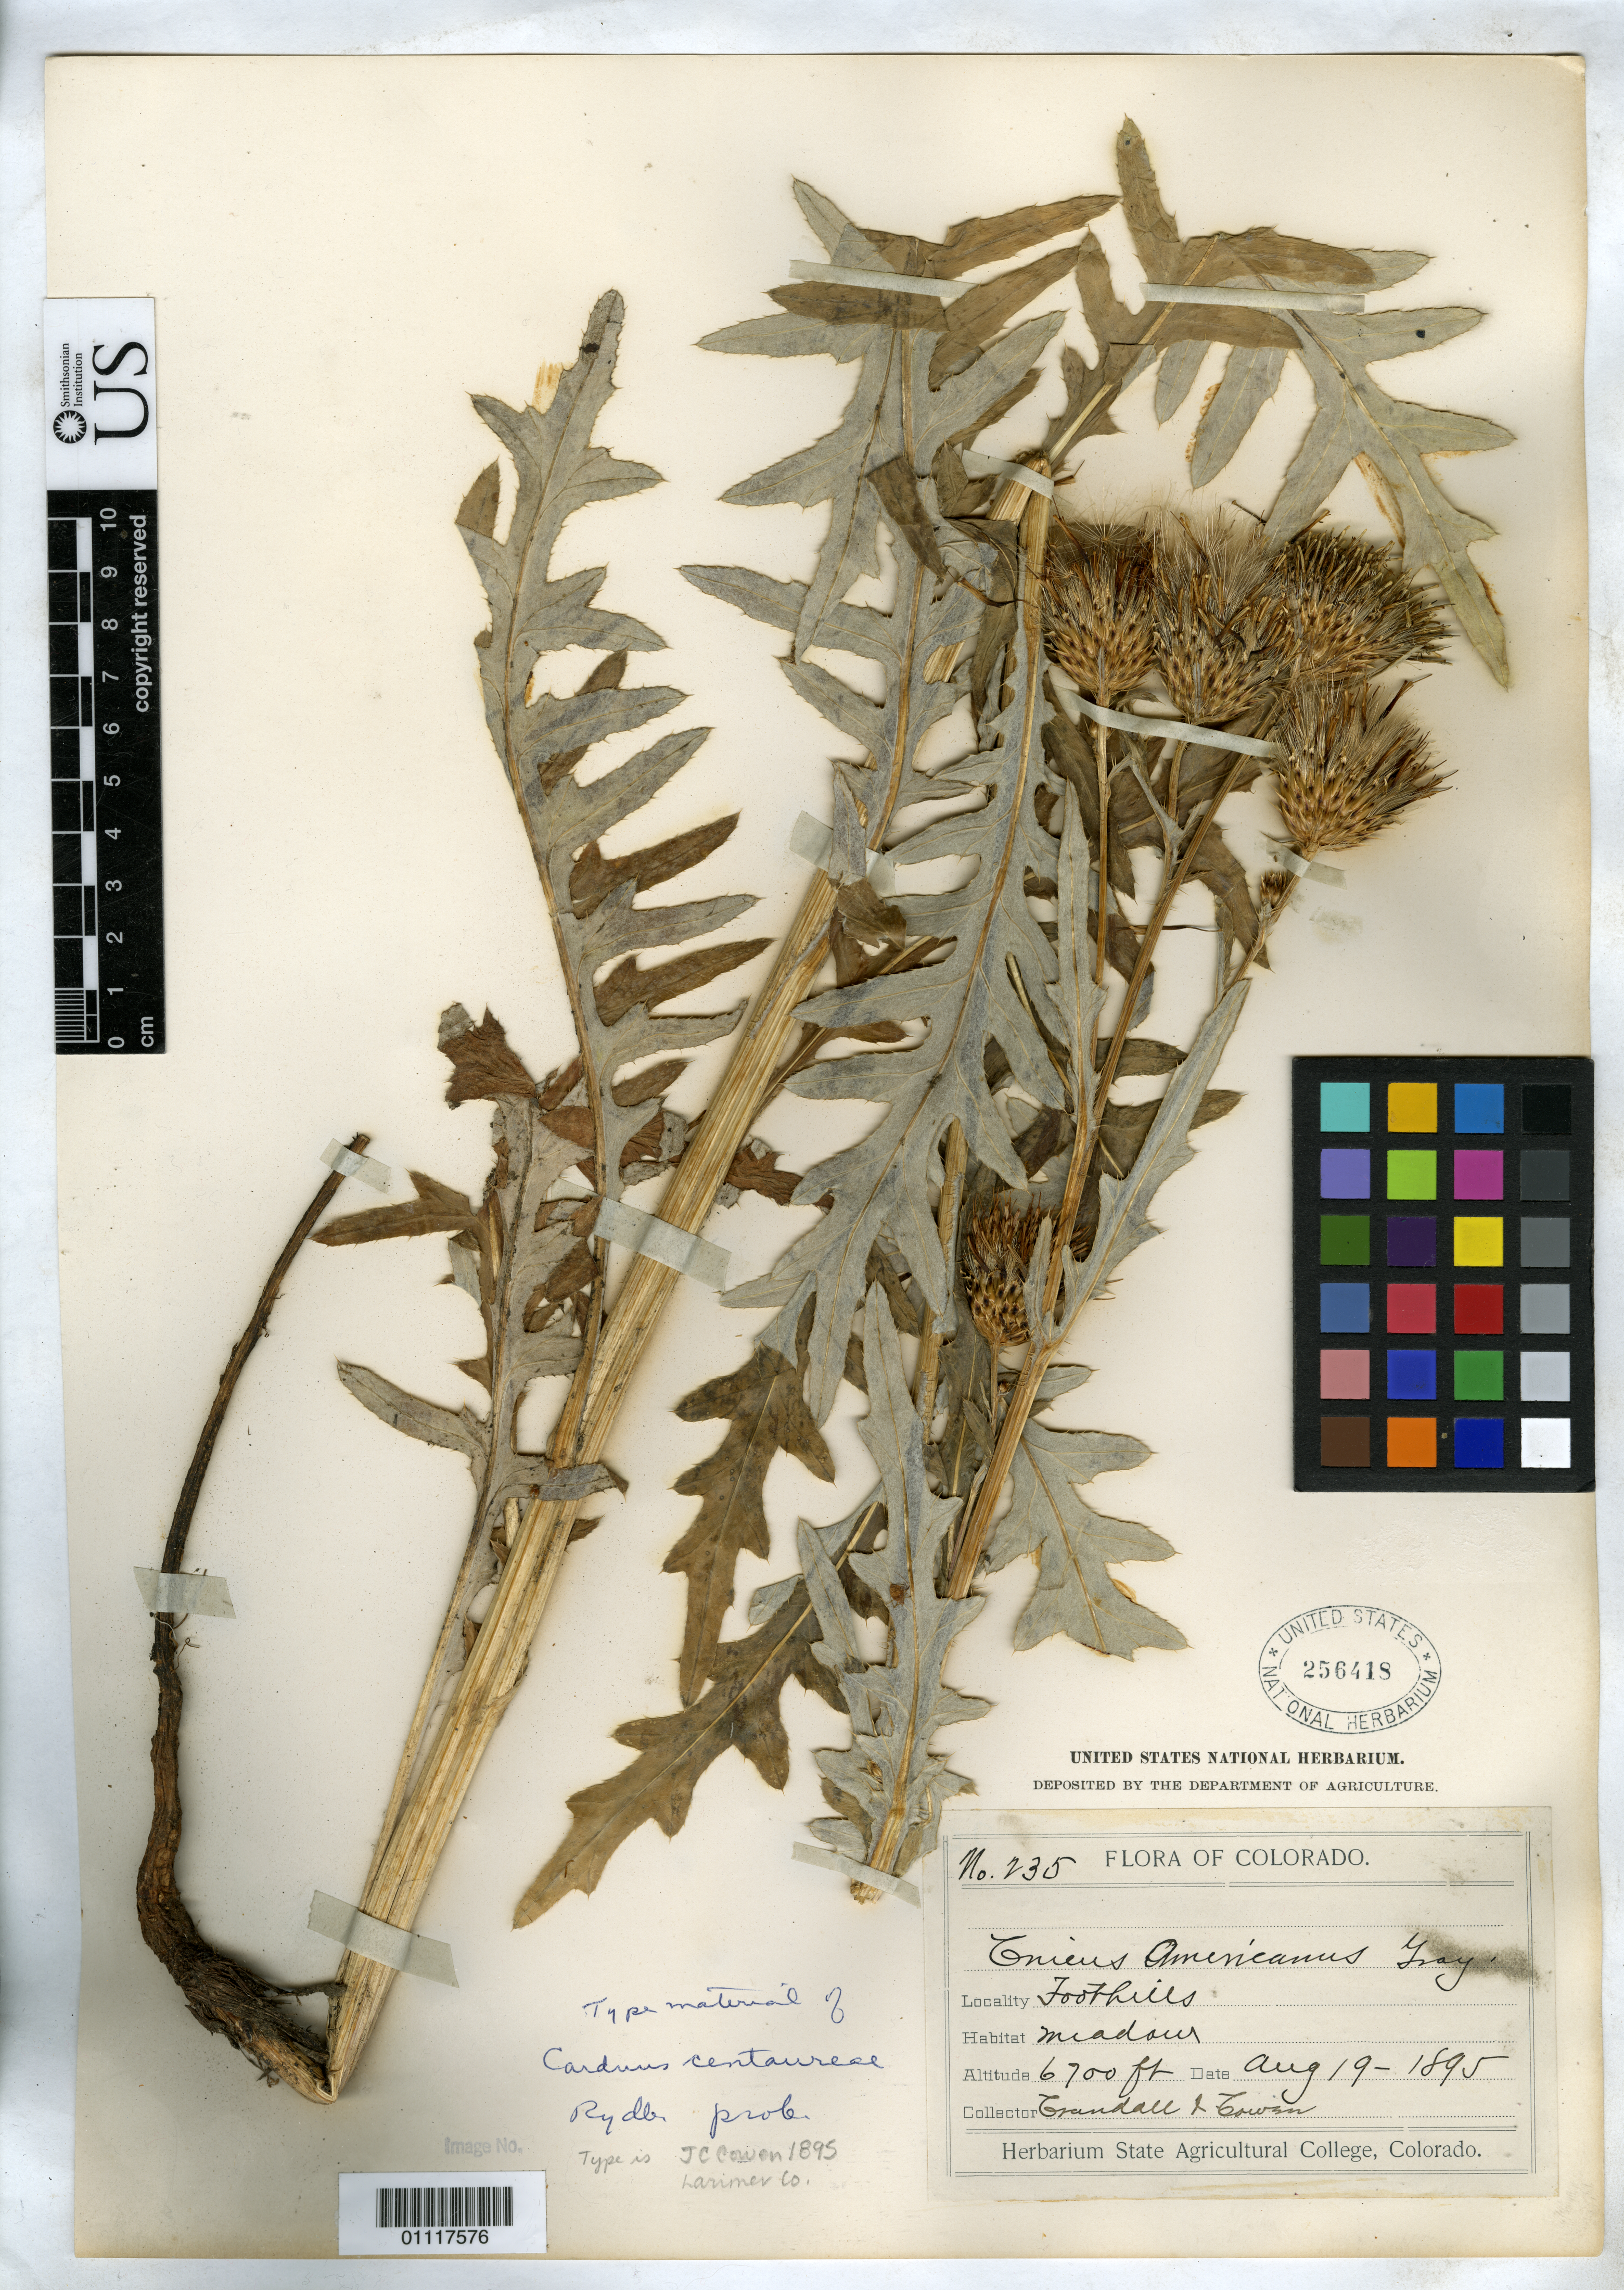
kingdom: Plantae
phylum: Tracheophyta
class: Magnoliopsida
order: Asterales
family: Asteraceae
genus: Cirsium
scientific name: Cirsium scariosum var. americanum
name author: (A. Gray) D.J. Keil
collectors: -. Crandall & -. Cowen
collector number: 235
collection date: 1895-08-19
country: United States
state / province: Colorado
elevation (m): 2042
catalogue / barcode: US 256418